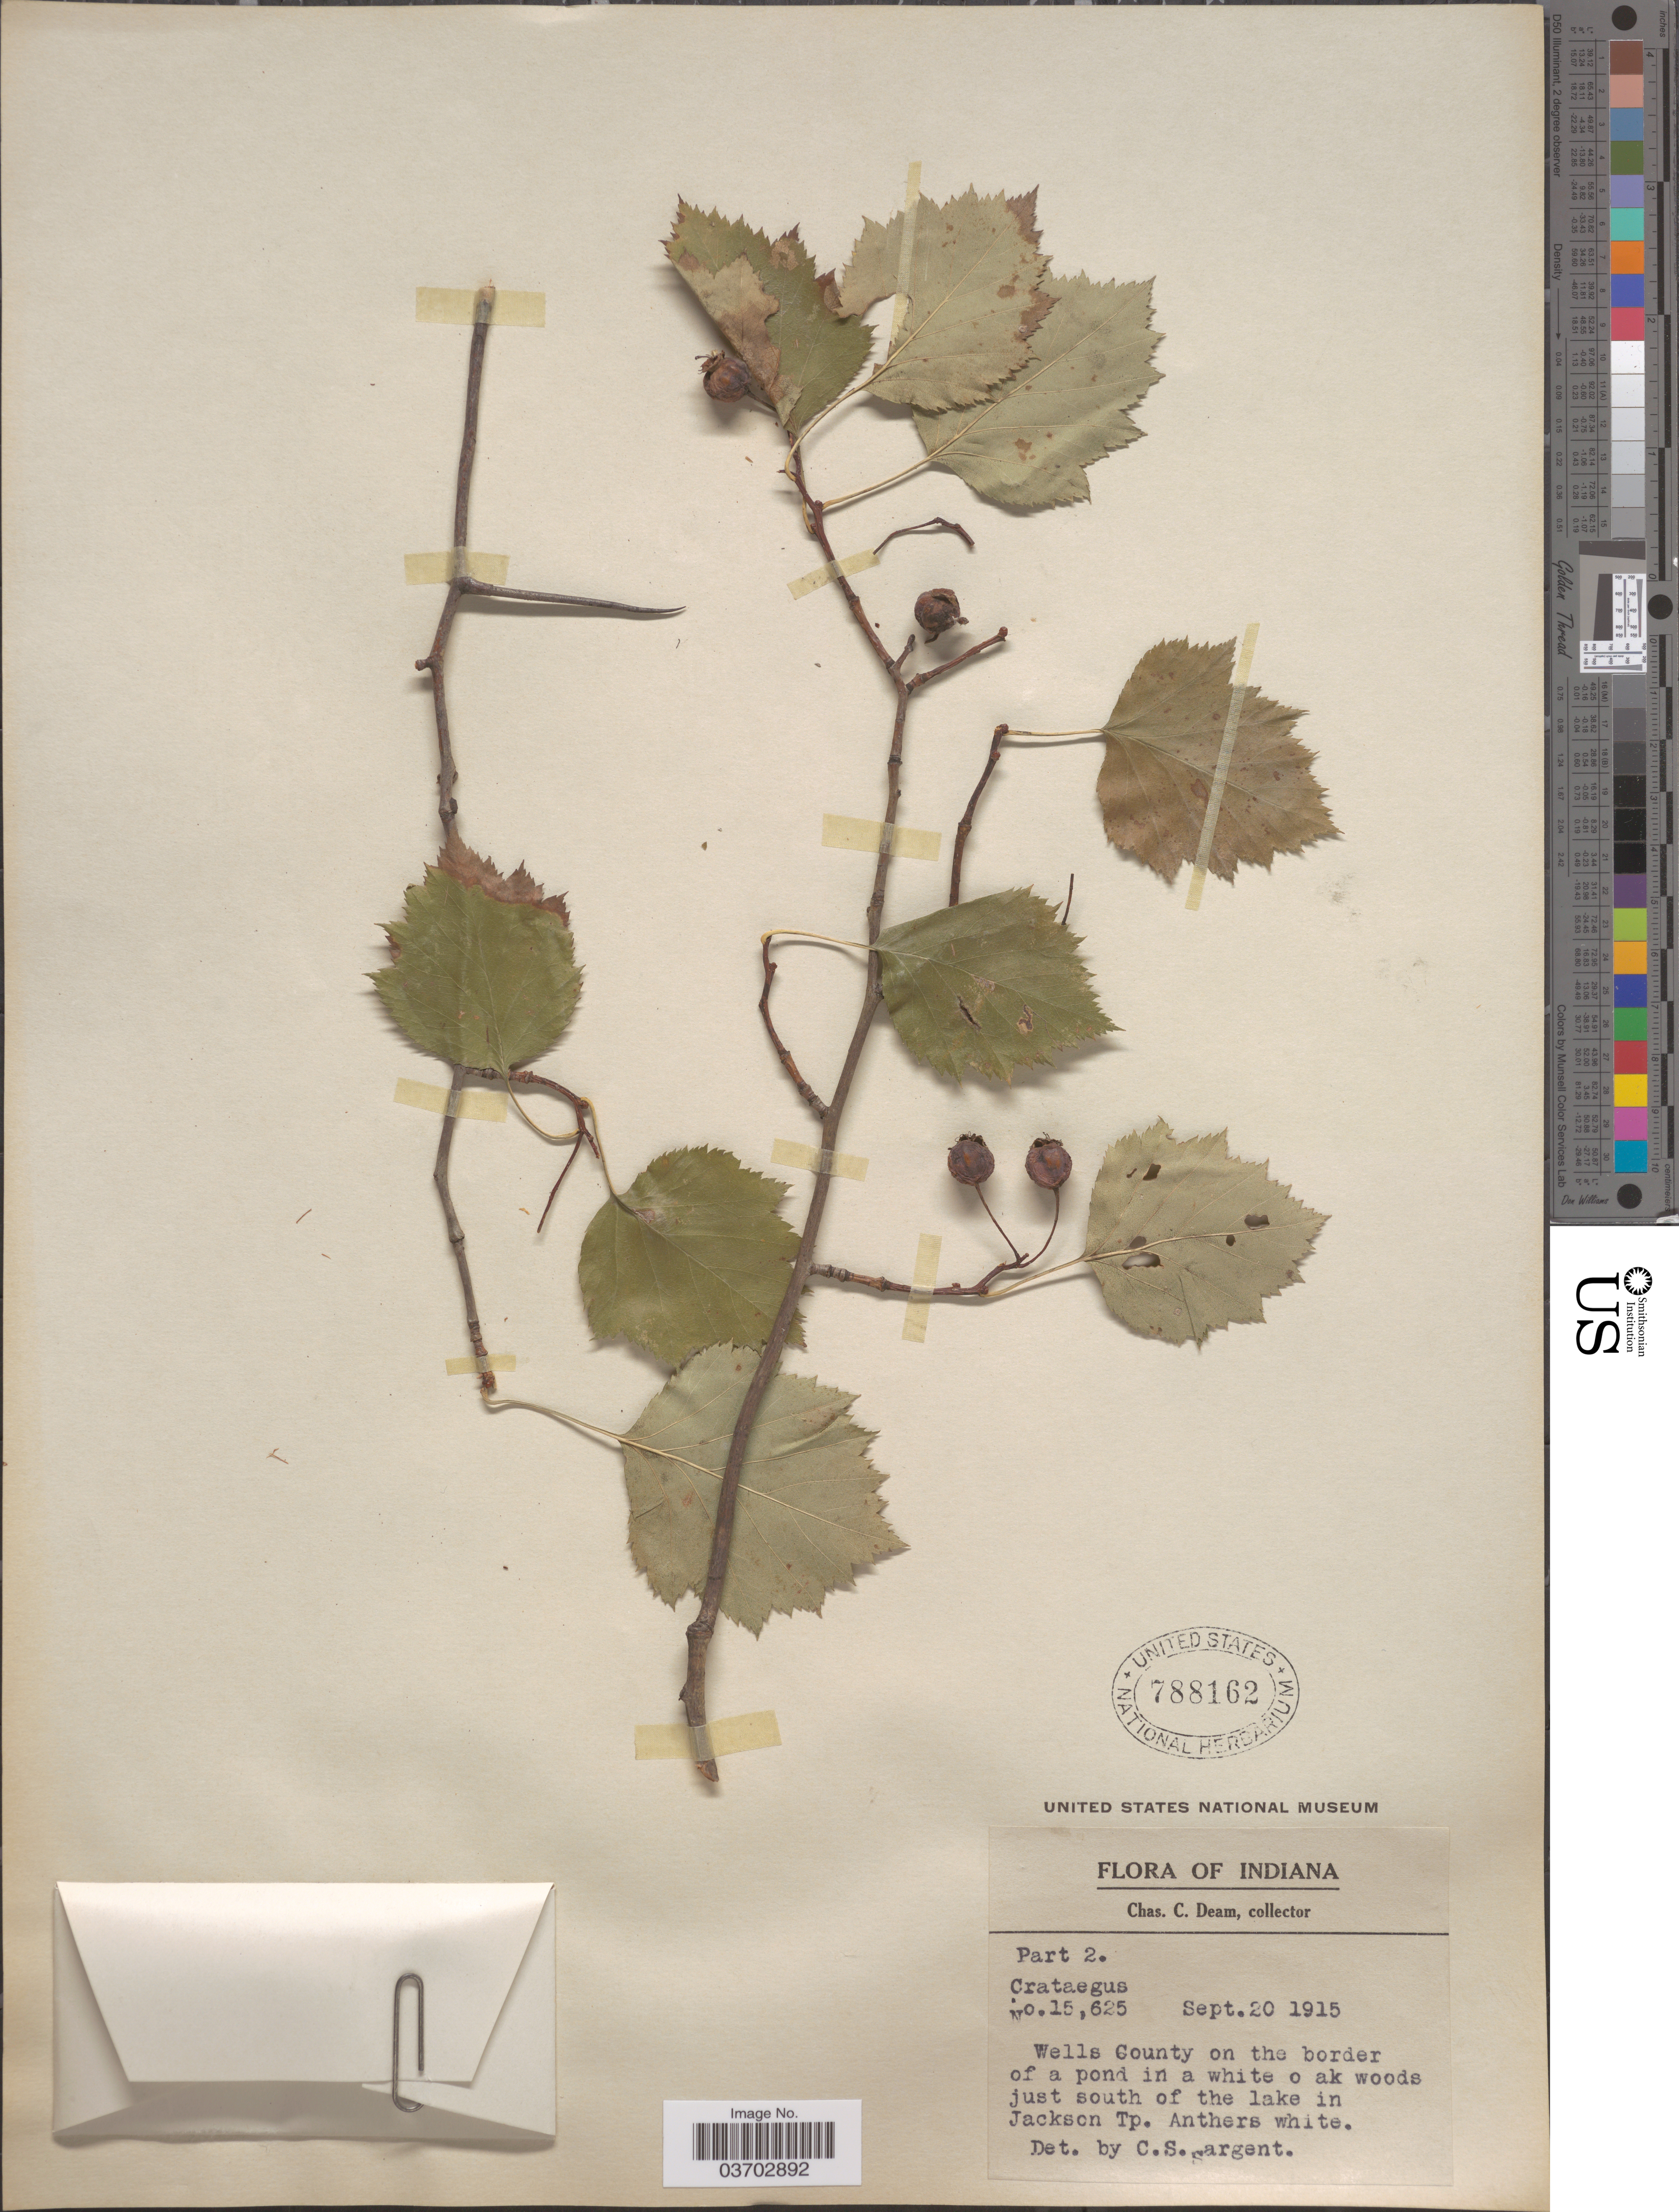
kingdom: Plantae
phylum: Tracheophyta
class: Magnoliopsida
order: Rosales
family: Rosaceae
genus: Crataegus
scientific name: Crataegus sp.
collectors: C. C. Deam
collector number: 15625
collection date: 1915-09-20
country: United States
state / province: Indiana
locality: Wells County on the border of a pond in a white oak woods just south of the lake in Jackston Tp.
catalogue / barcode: US 788162